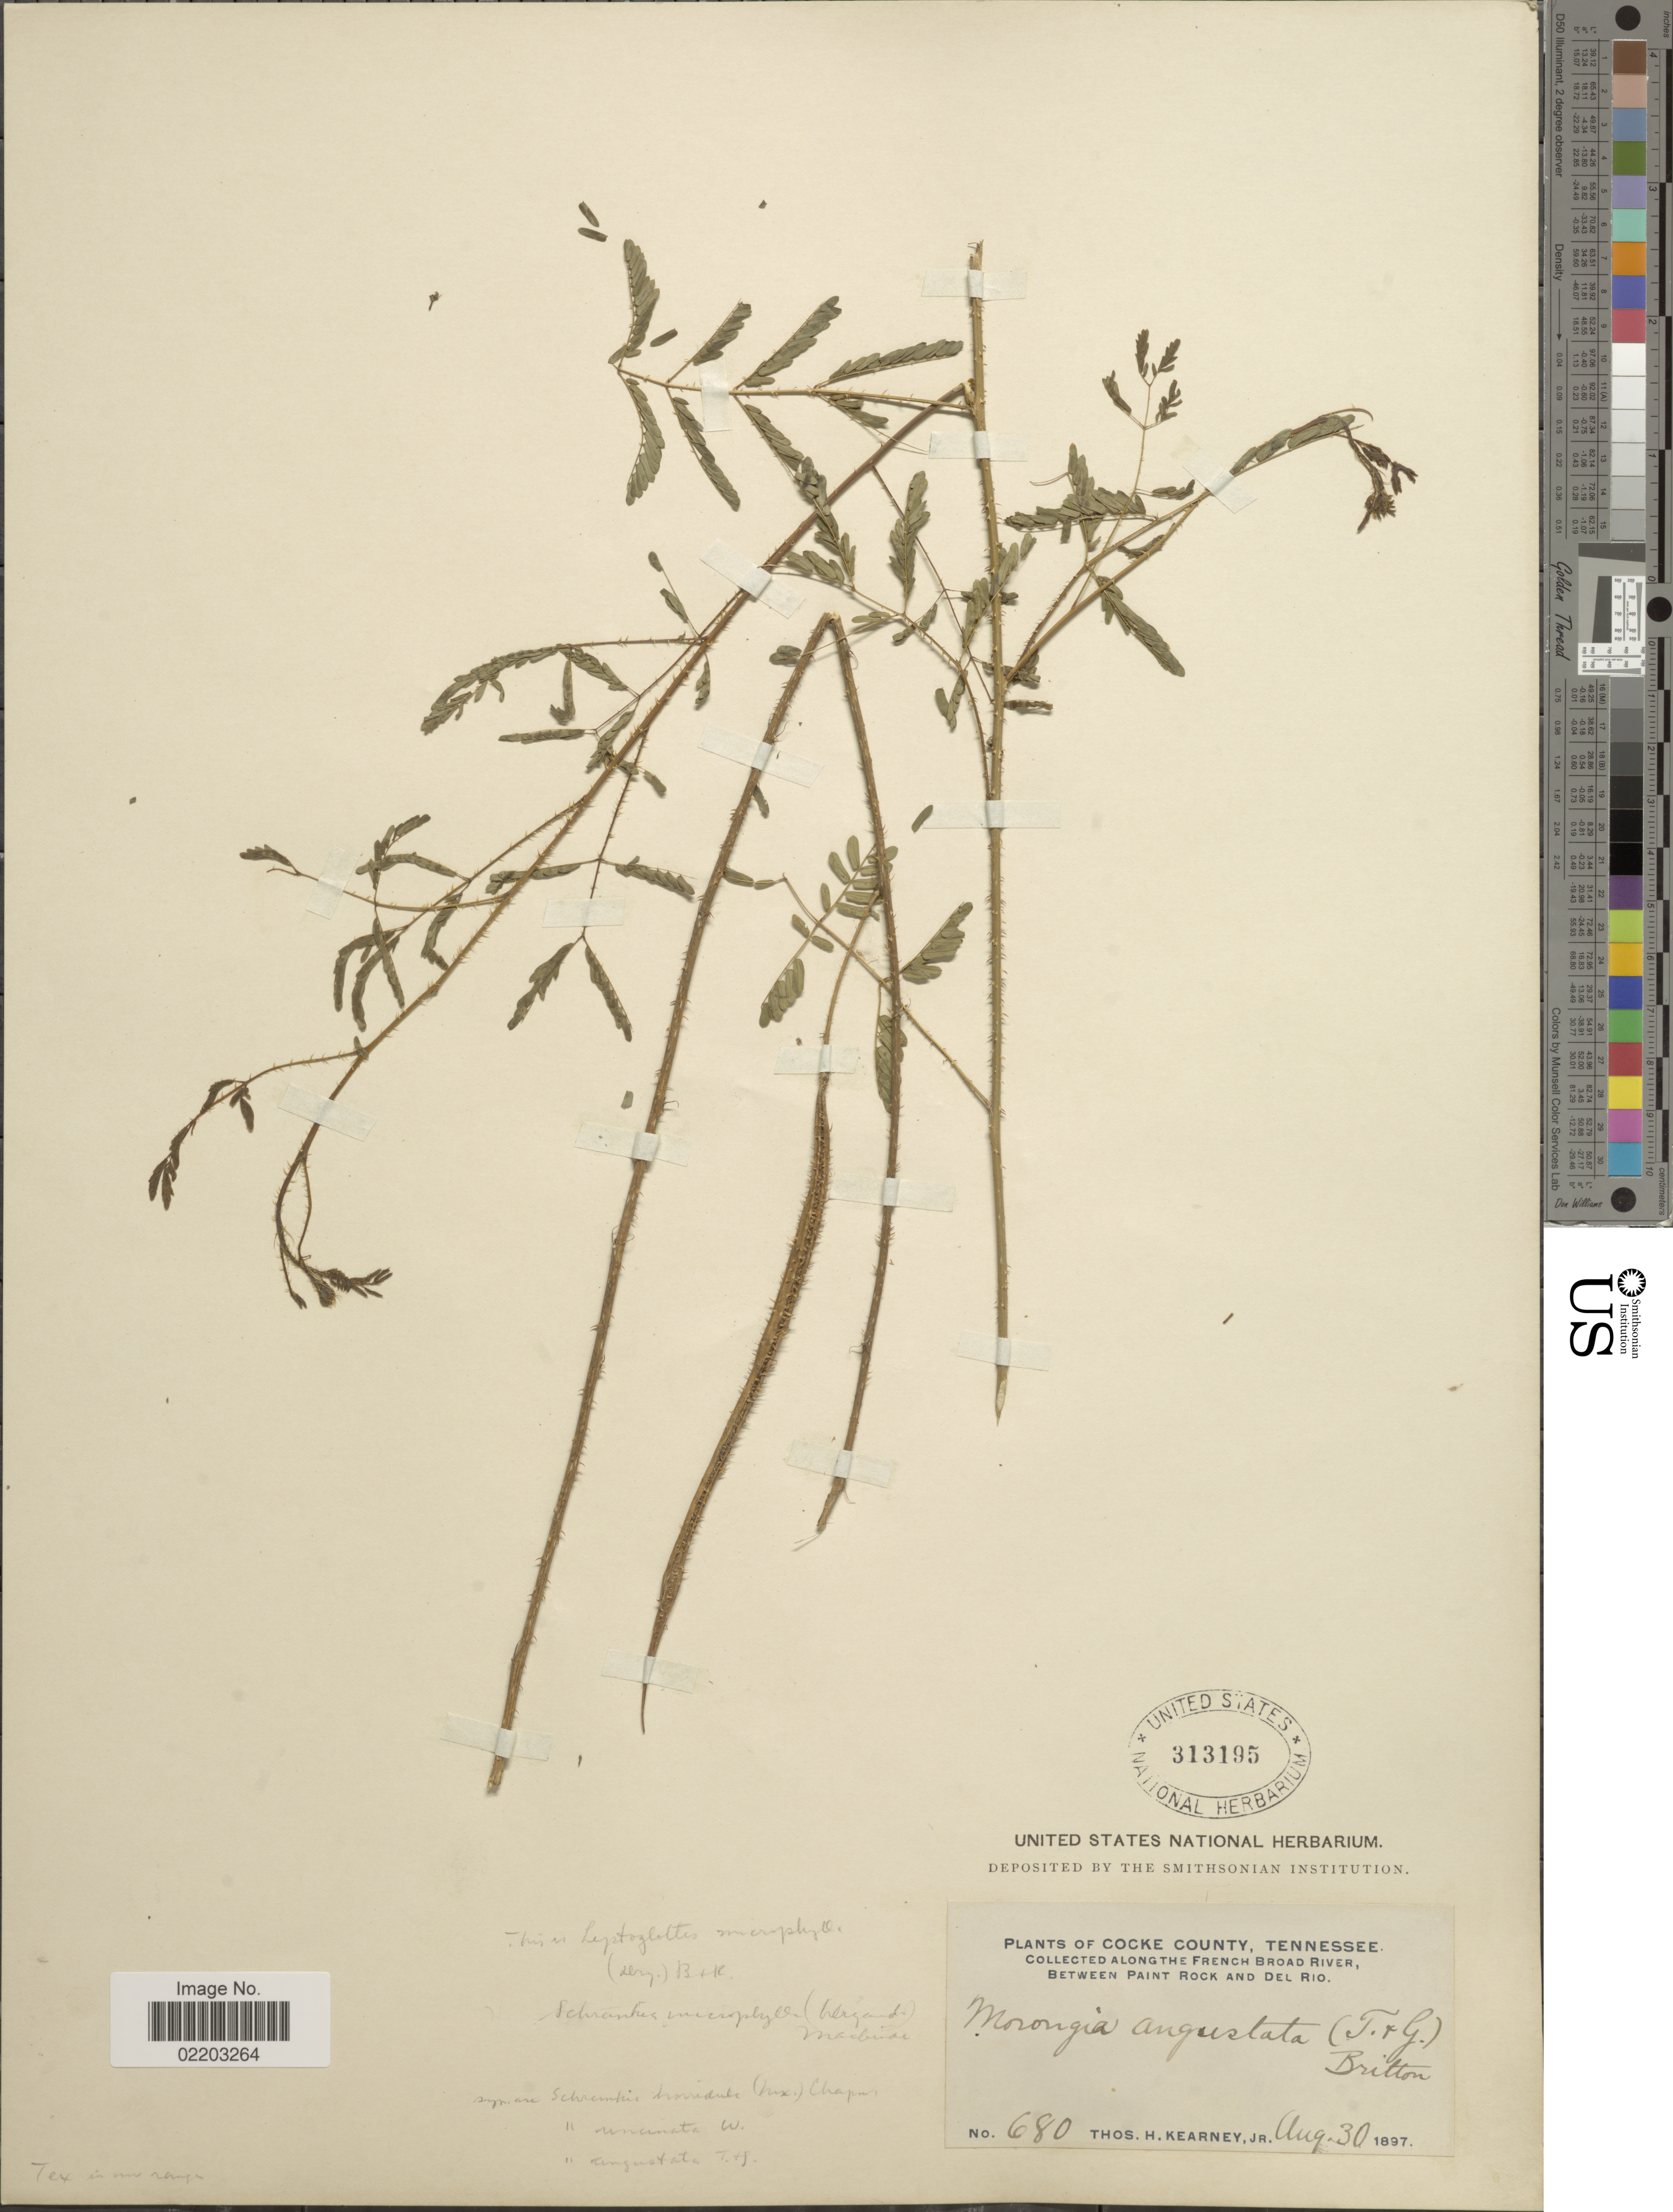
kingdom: Plantae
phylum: Tracheophyta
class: Magnoliopsida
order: Fabales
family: Fabaceae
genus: Mimosa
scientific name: Mimosa microphylla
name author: Dryand.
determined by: Strong, M. T., (US), Smithsonian Institution - National Museum of Natural History (UNITED STATES)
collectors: T. H. Kearney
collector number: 680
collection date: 1897-08-30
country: United States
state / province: Tennessee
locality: Cocke County, Along the French Broad River, Between Paint Rock and Del Rio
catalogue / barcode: US 313195